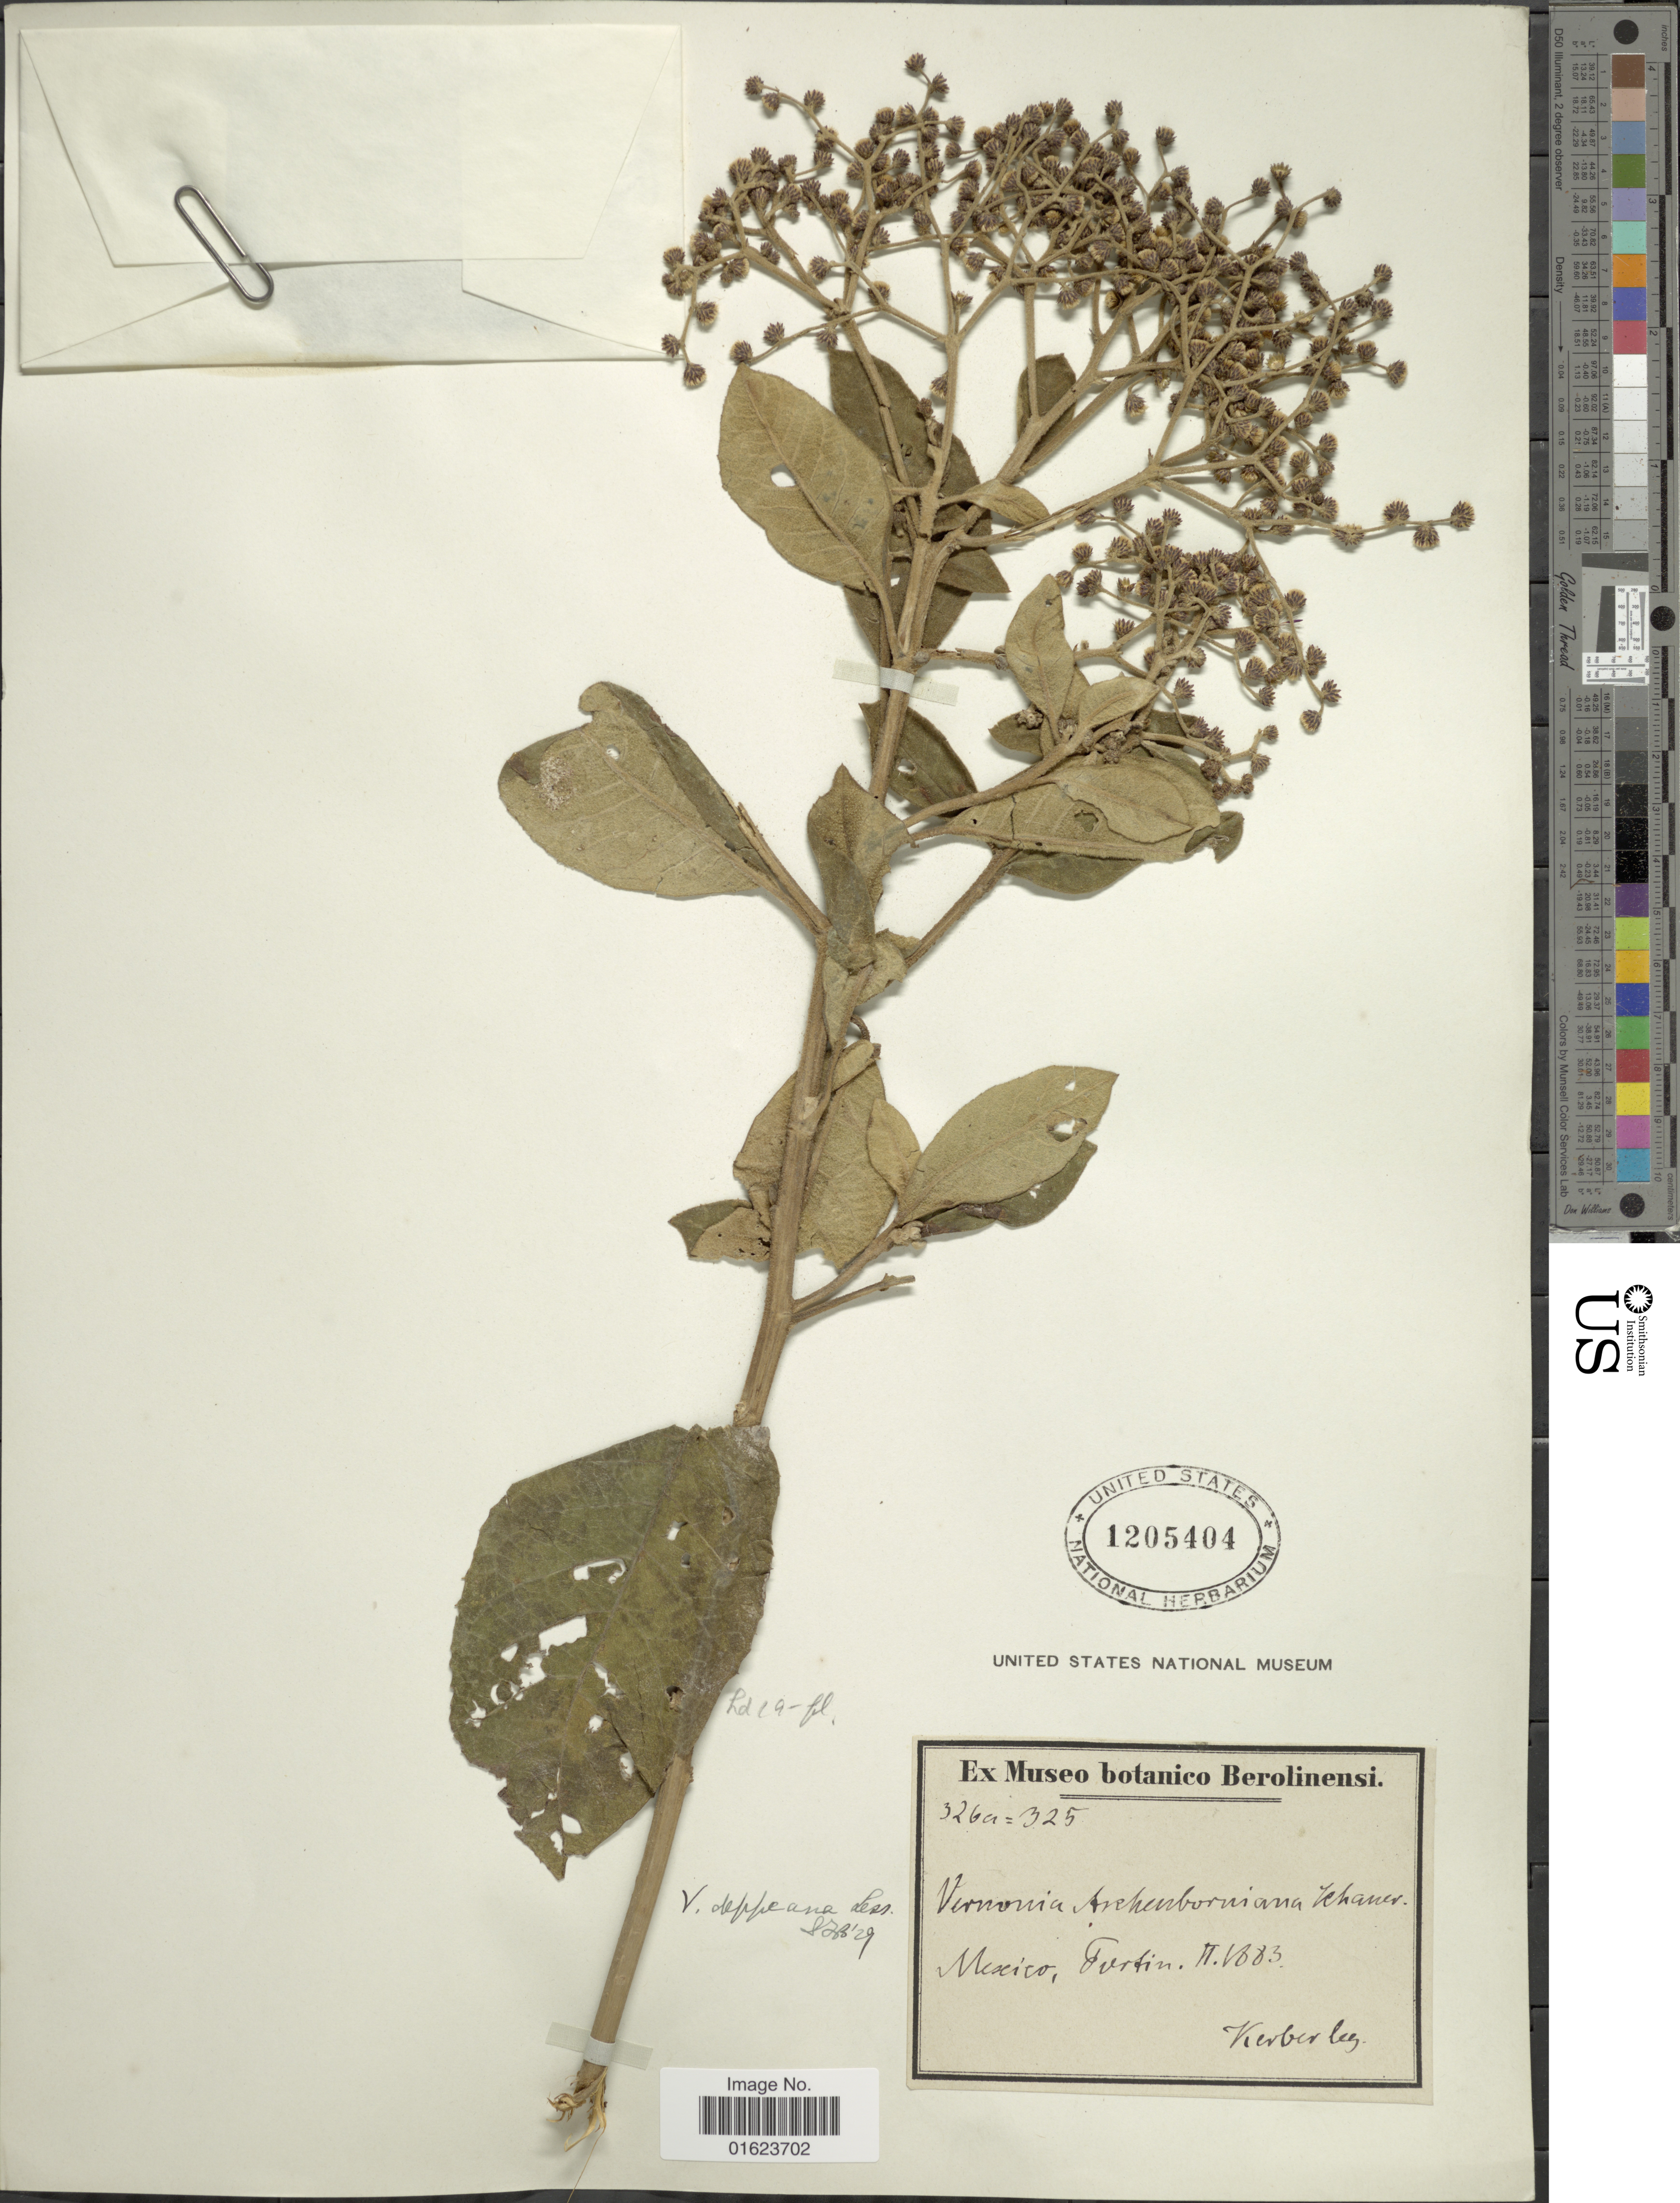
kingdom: Plantae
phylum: Tracheophyta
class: Magnoliopsida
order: Asterales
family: Asteraceae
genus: Vernonanthura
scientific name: Vernonanthura deppeana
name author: (Less.) H. Rob.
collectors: -. Kerber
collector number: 326a/325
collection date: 1883-02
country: Mexico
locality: Mexico, Fortin.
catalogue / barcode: US 1205404